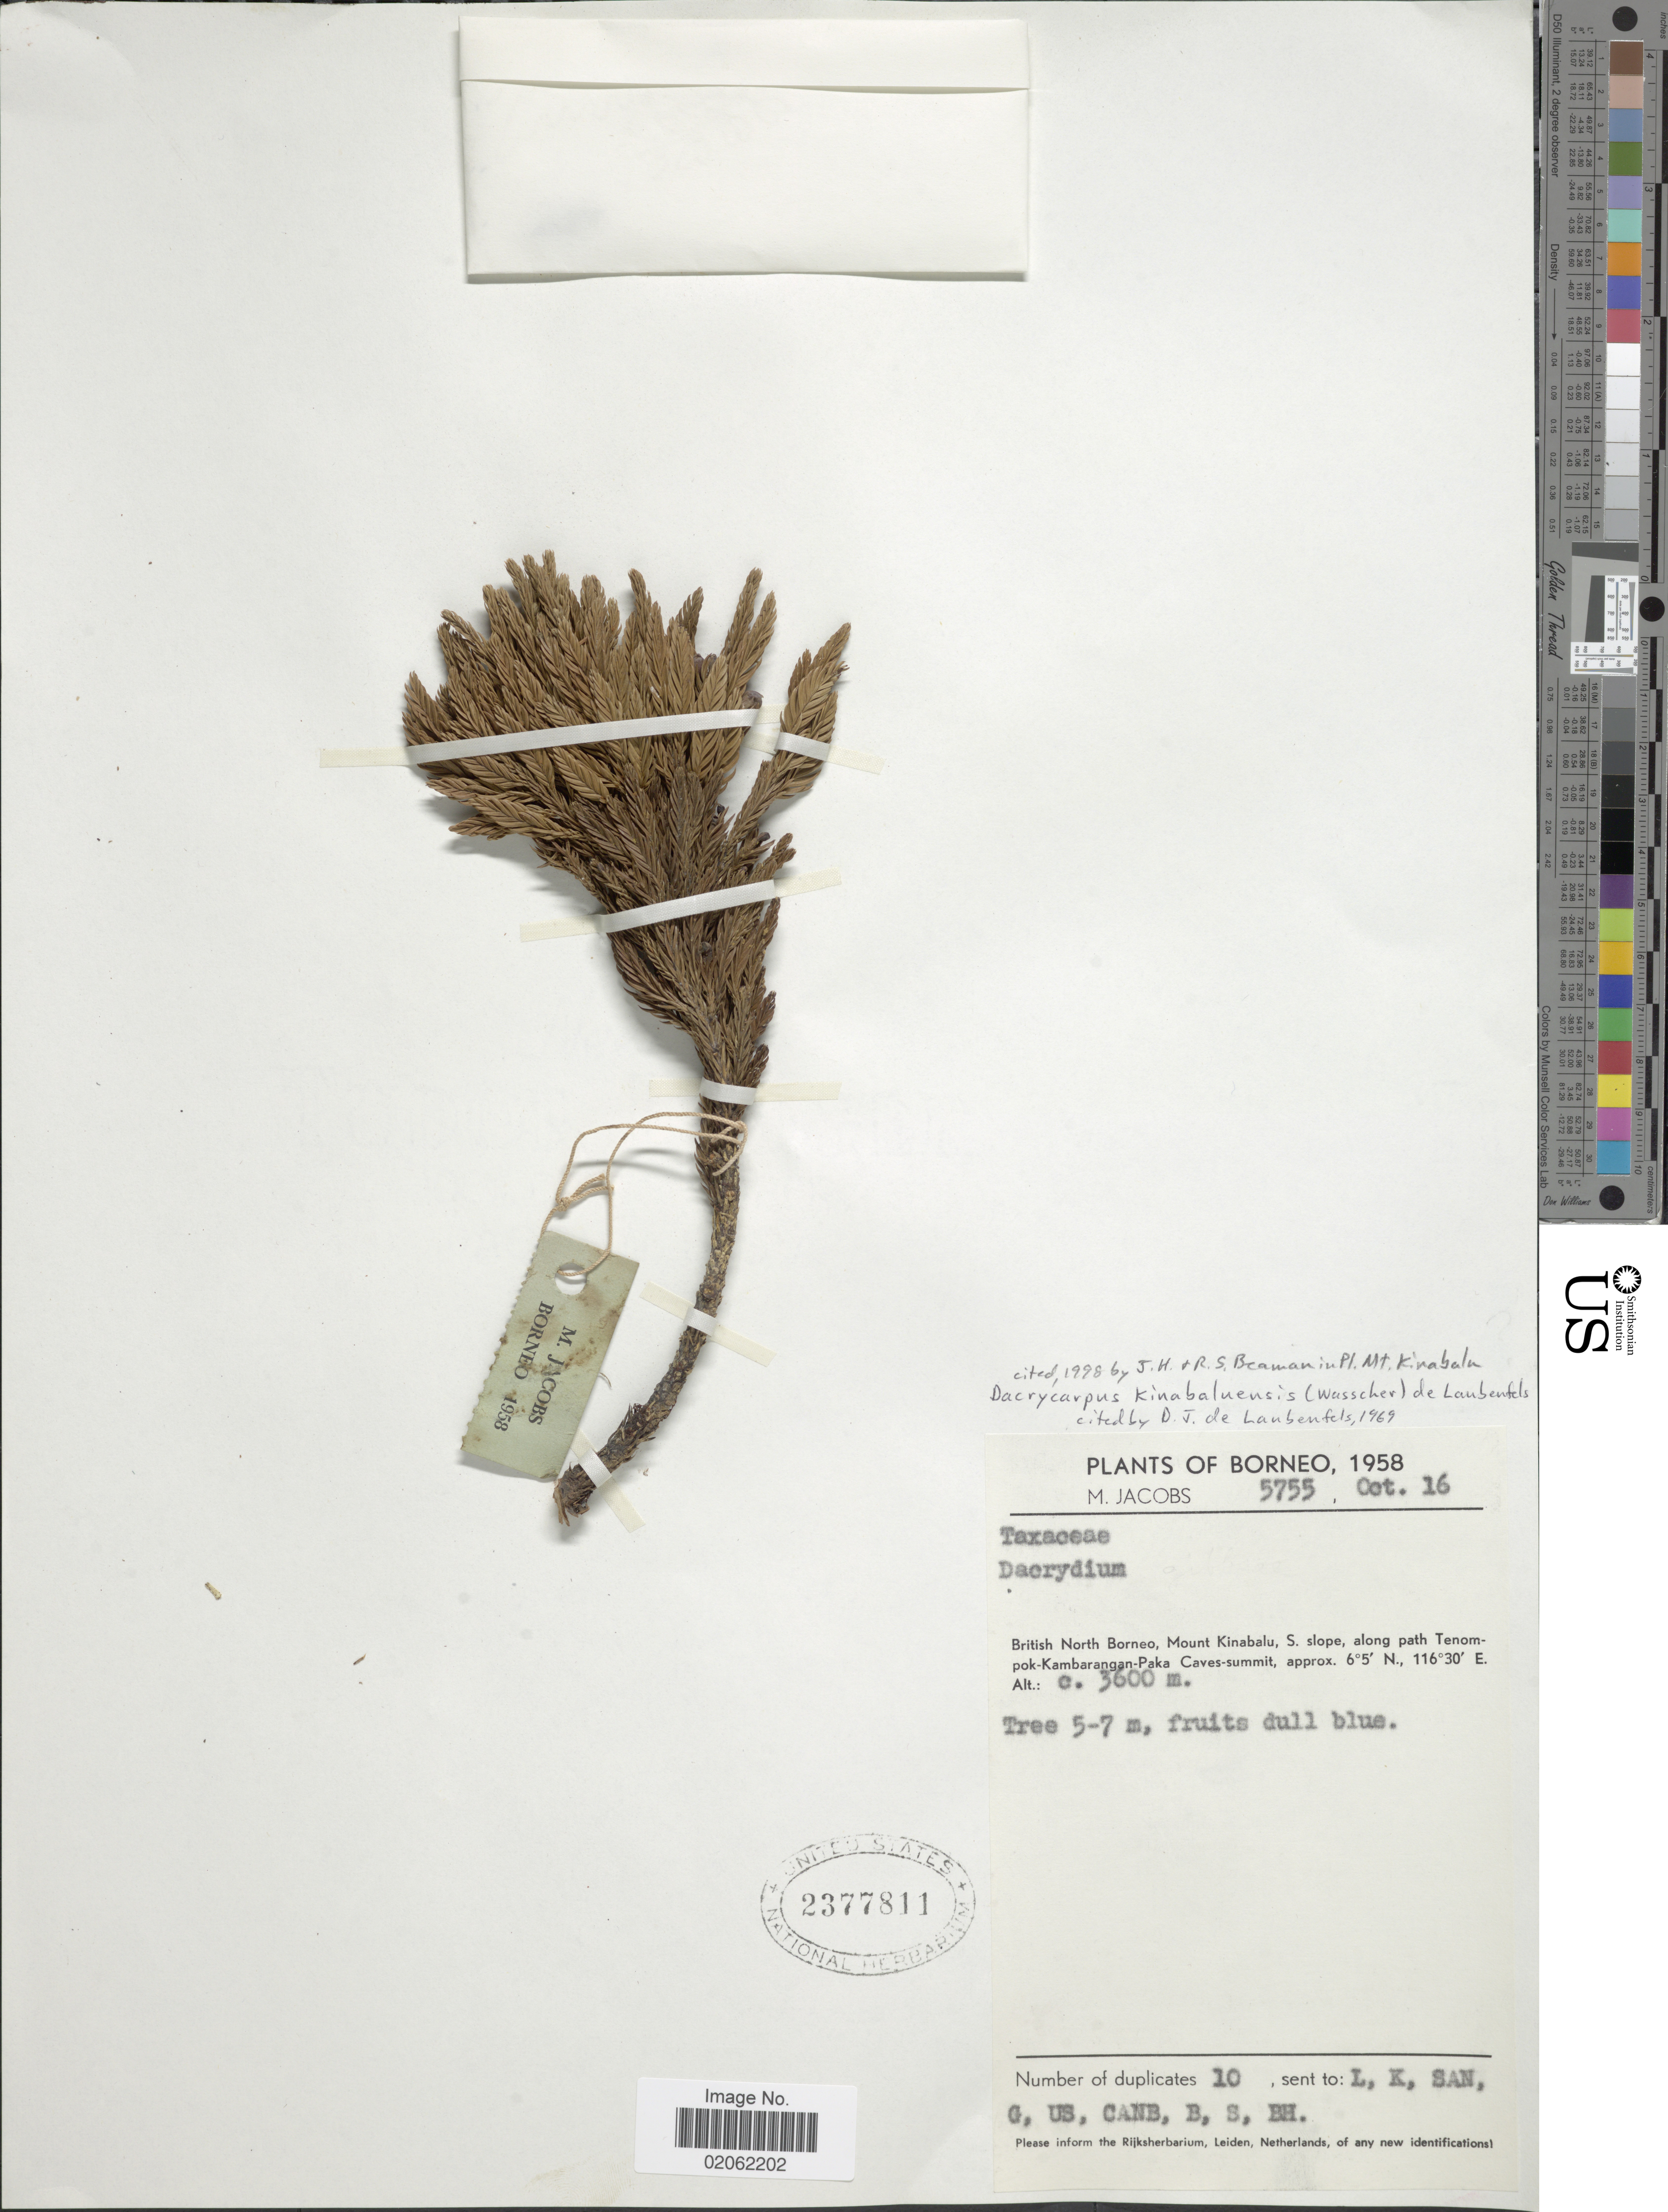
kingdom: Plantae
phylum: Tracheophyta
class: Pinopsida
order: Pinales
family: Podocarpaceae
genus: Dacrycarpus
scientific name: Dacrycarpus kinabaluensis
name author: (Wasscher) de Laub.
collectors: M. Jacobs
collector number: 5755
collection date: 1958-10-16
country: Malaysia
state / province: Sabah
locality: Borneo, British North Borneo, Mount Kinabalu, S. slope, along path Tenompok-Kambarangan-Paka Caves-summit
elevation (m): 3600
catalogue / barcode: US 2377811